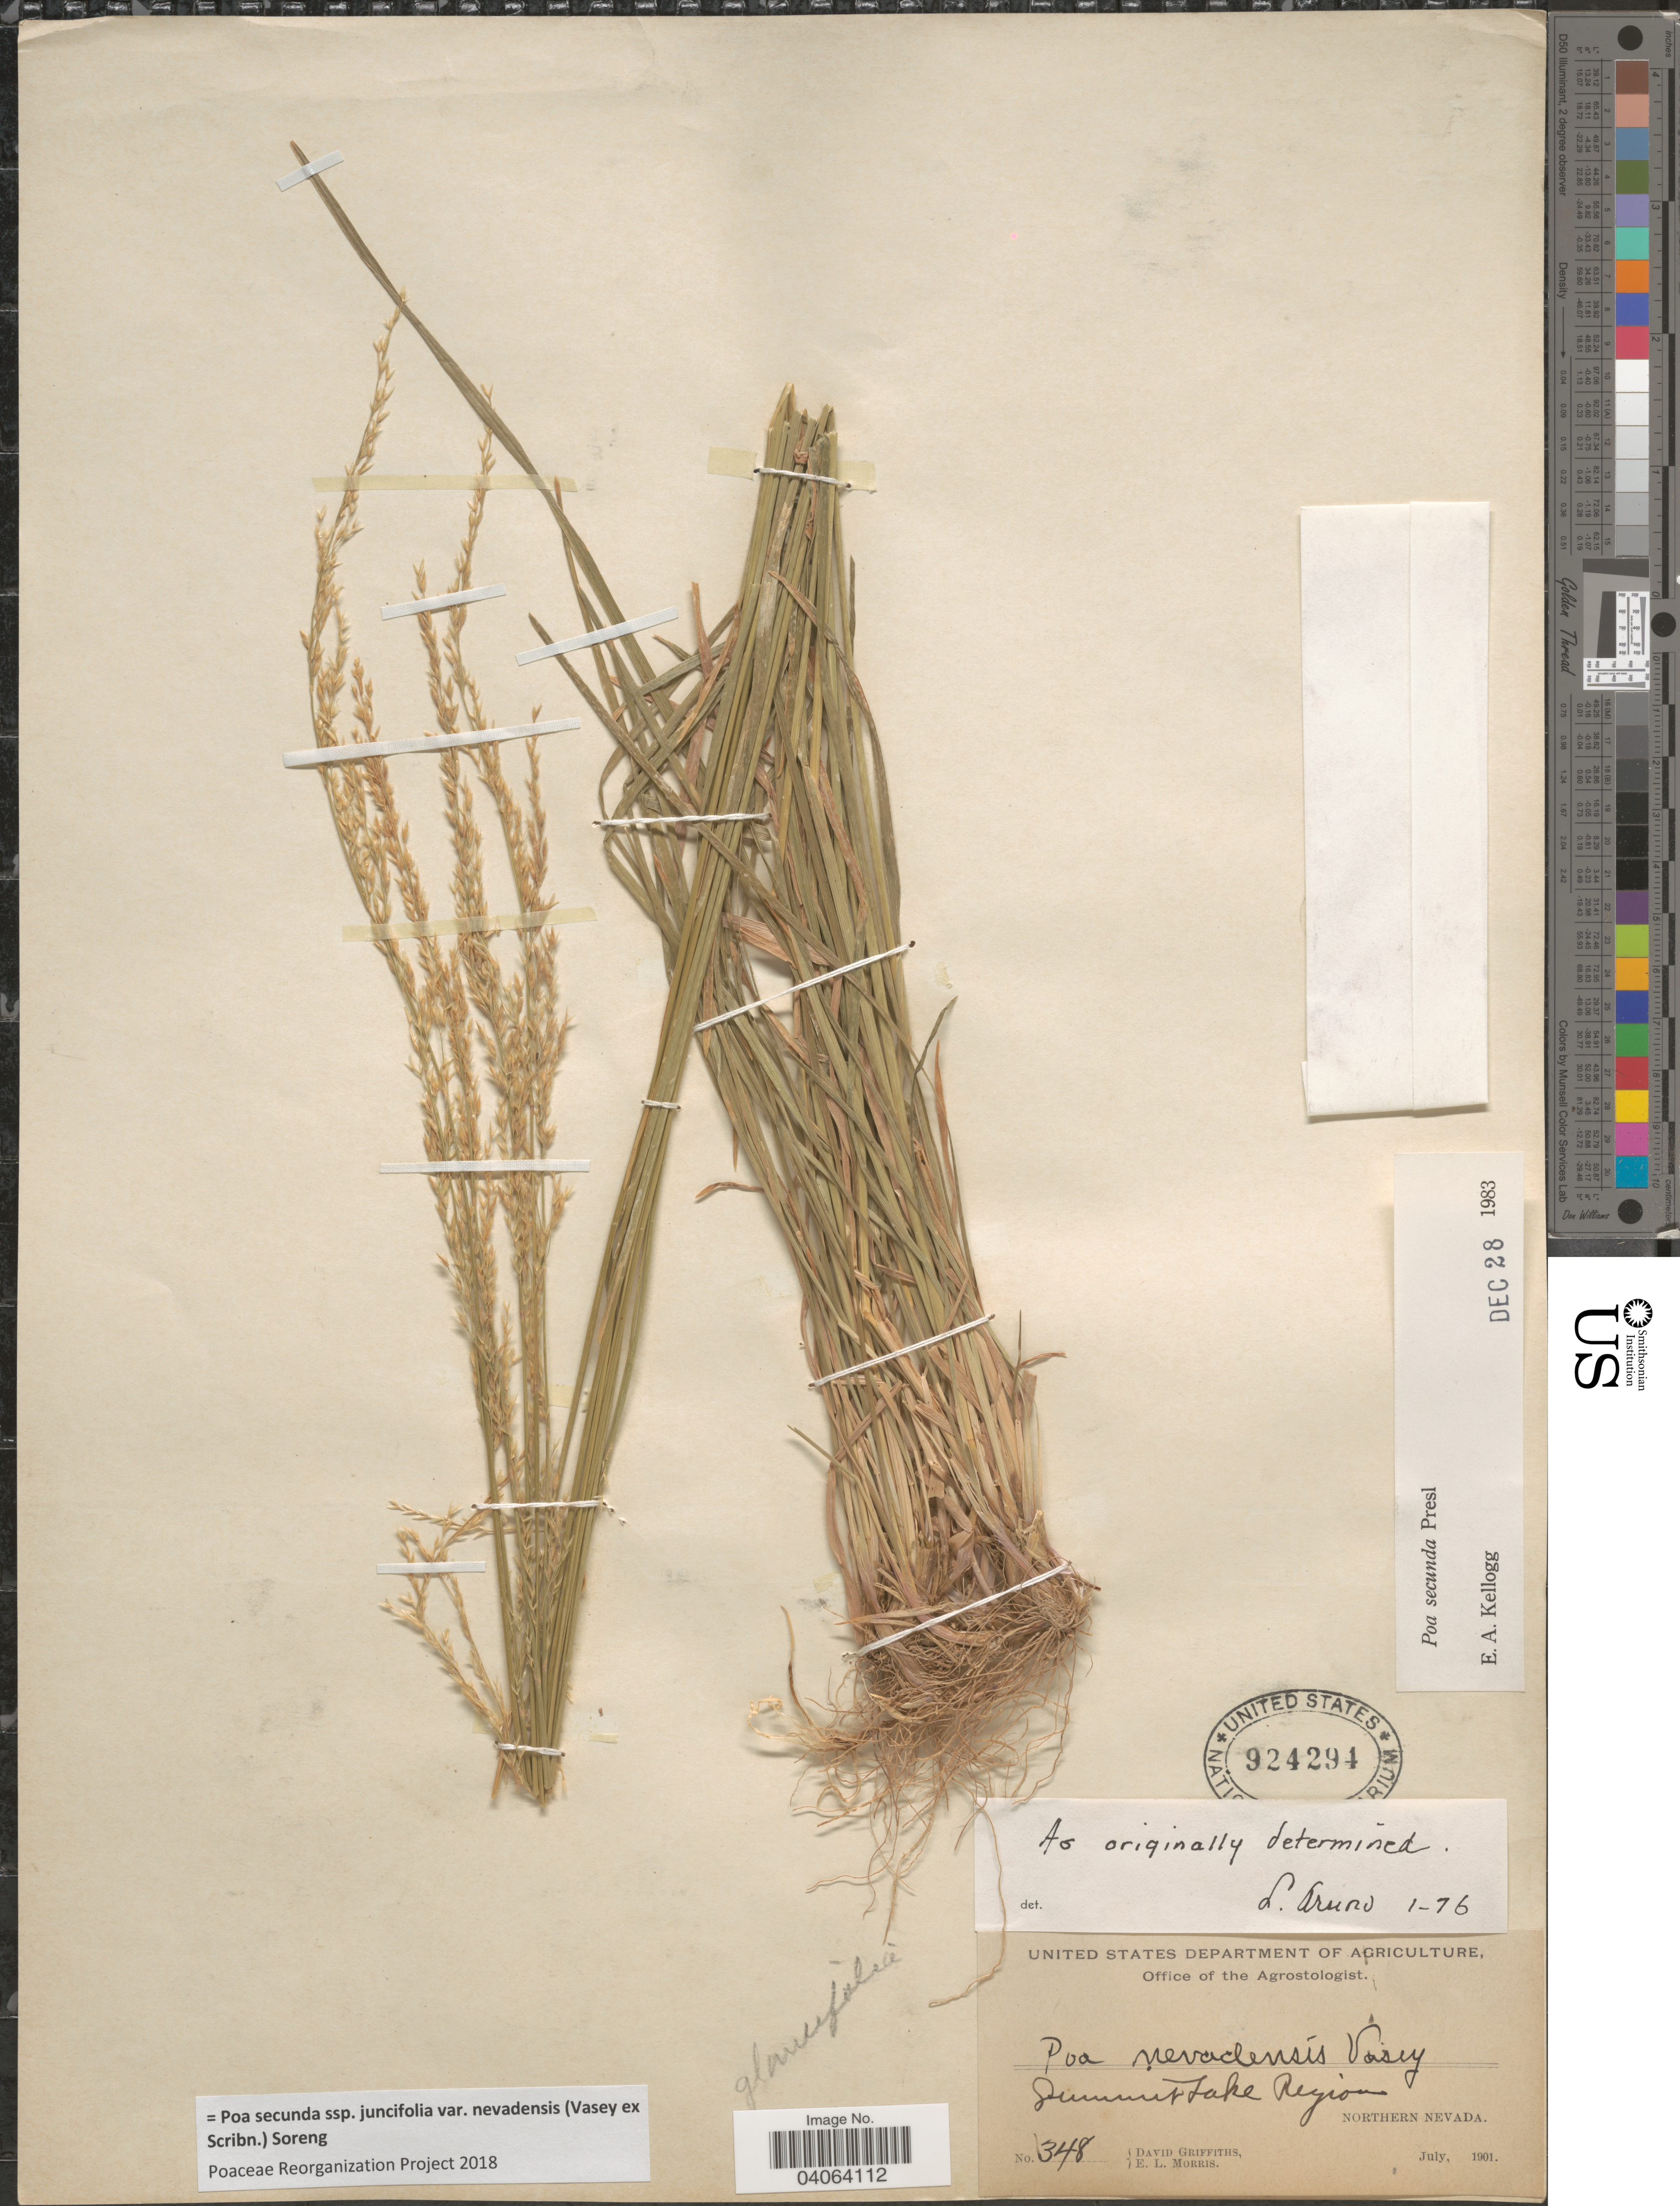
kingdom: Plantae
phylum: Tracheophyta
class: Liliopsida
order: Poales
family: Poaceae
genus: Poa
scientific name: Poa secunda subsp. juncifolia var. nevadensis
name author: (Vasey ex Scribn.) Soreng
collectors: D. Griffiths & E. Morris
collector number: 348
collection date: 1901-07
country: United States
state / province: Nevada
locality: Summit Lake Region. Northern Nevada.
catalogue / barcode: US 924294